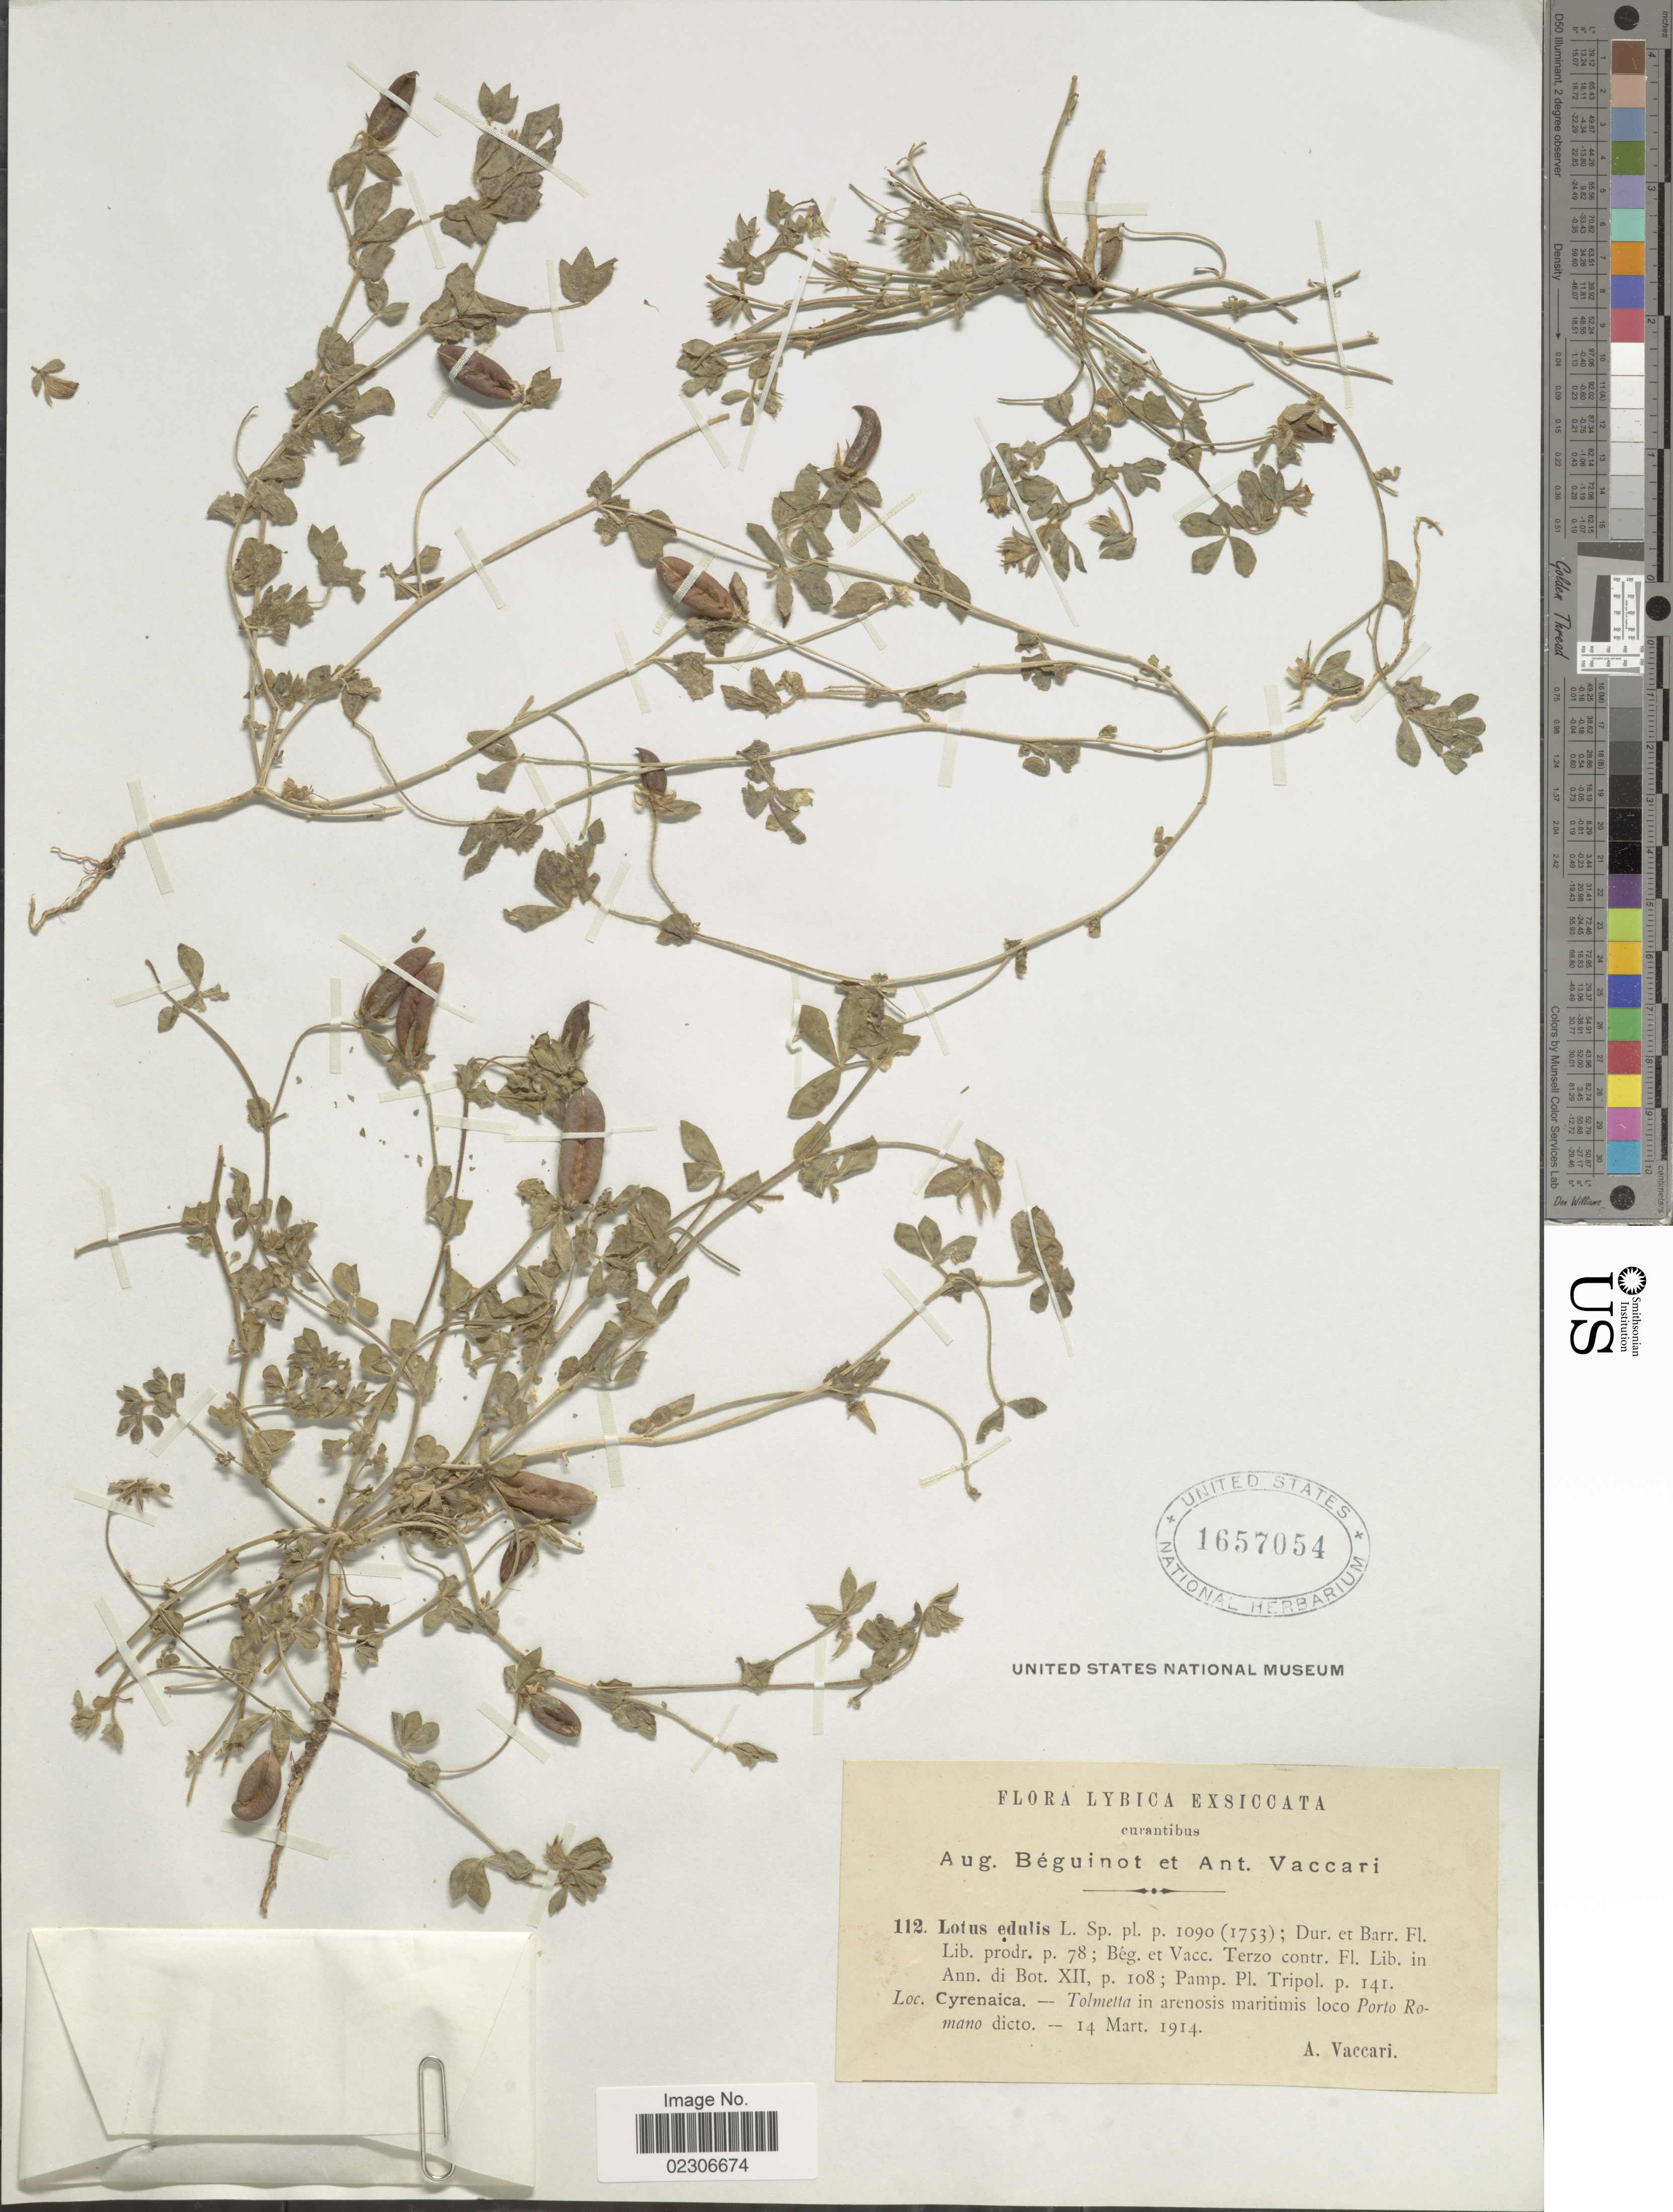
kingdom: Plantae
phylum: Tracheophyta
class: Magnoliopsida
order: Fabales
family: Fabaceae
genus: Lotus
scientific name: Lotus edulis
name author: L.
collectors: A. Vaccari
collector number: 112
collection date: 1914-03-14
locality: Lybica. Cyrenaica. -- Tolmetta in arenosis maritimis loco Porto Romano dicto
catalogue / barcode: US 1657054